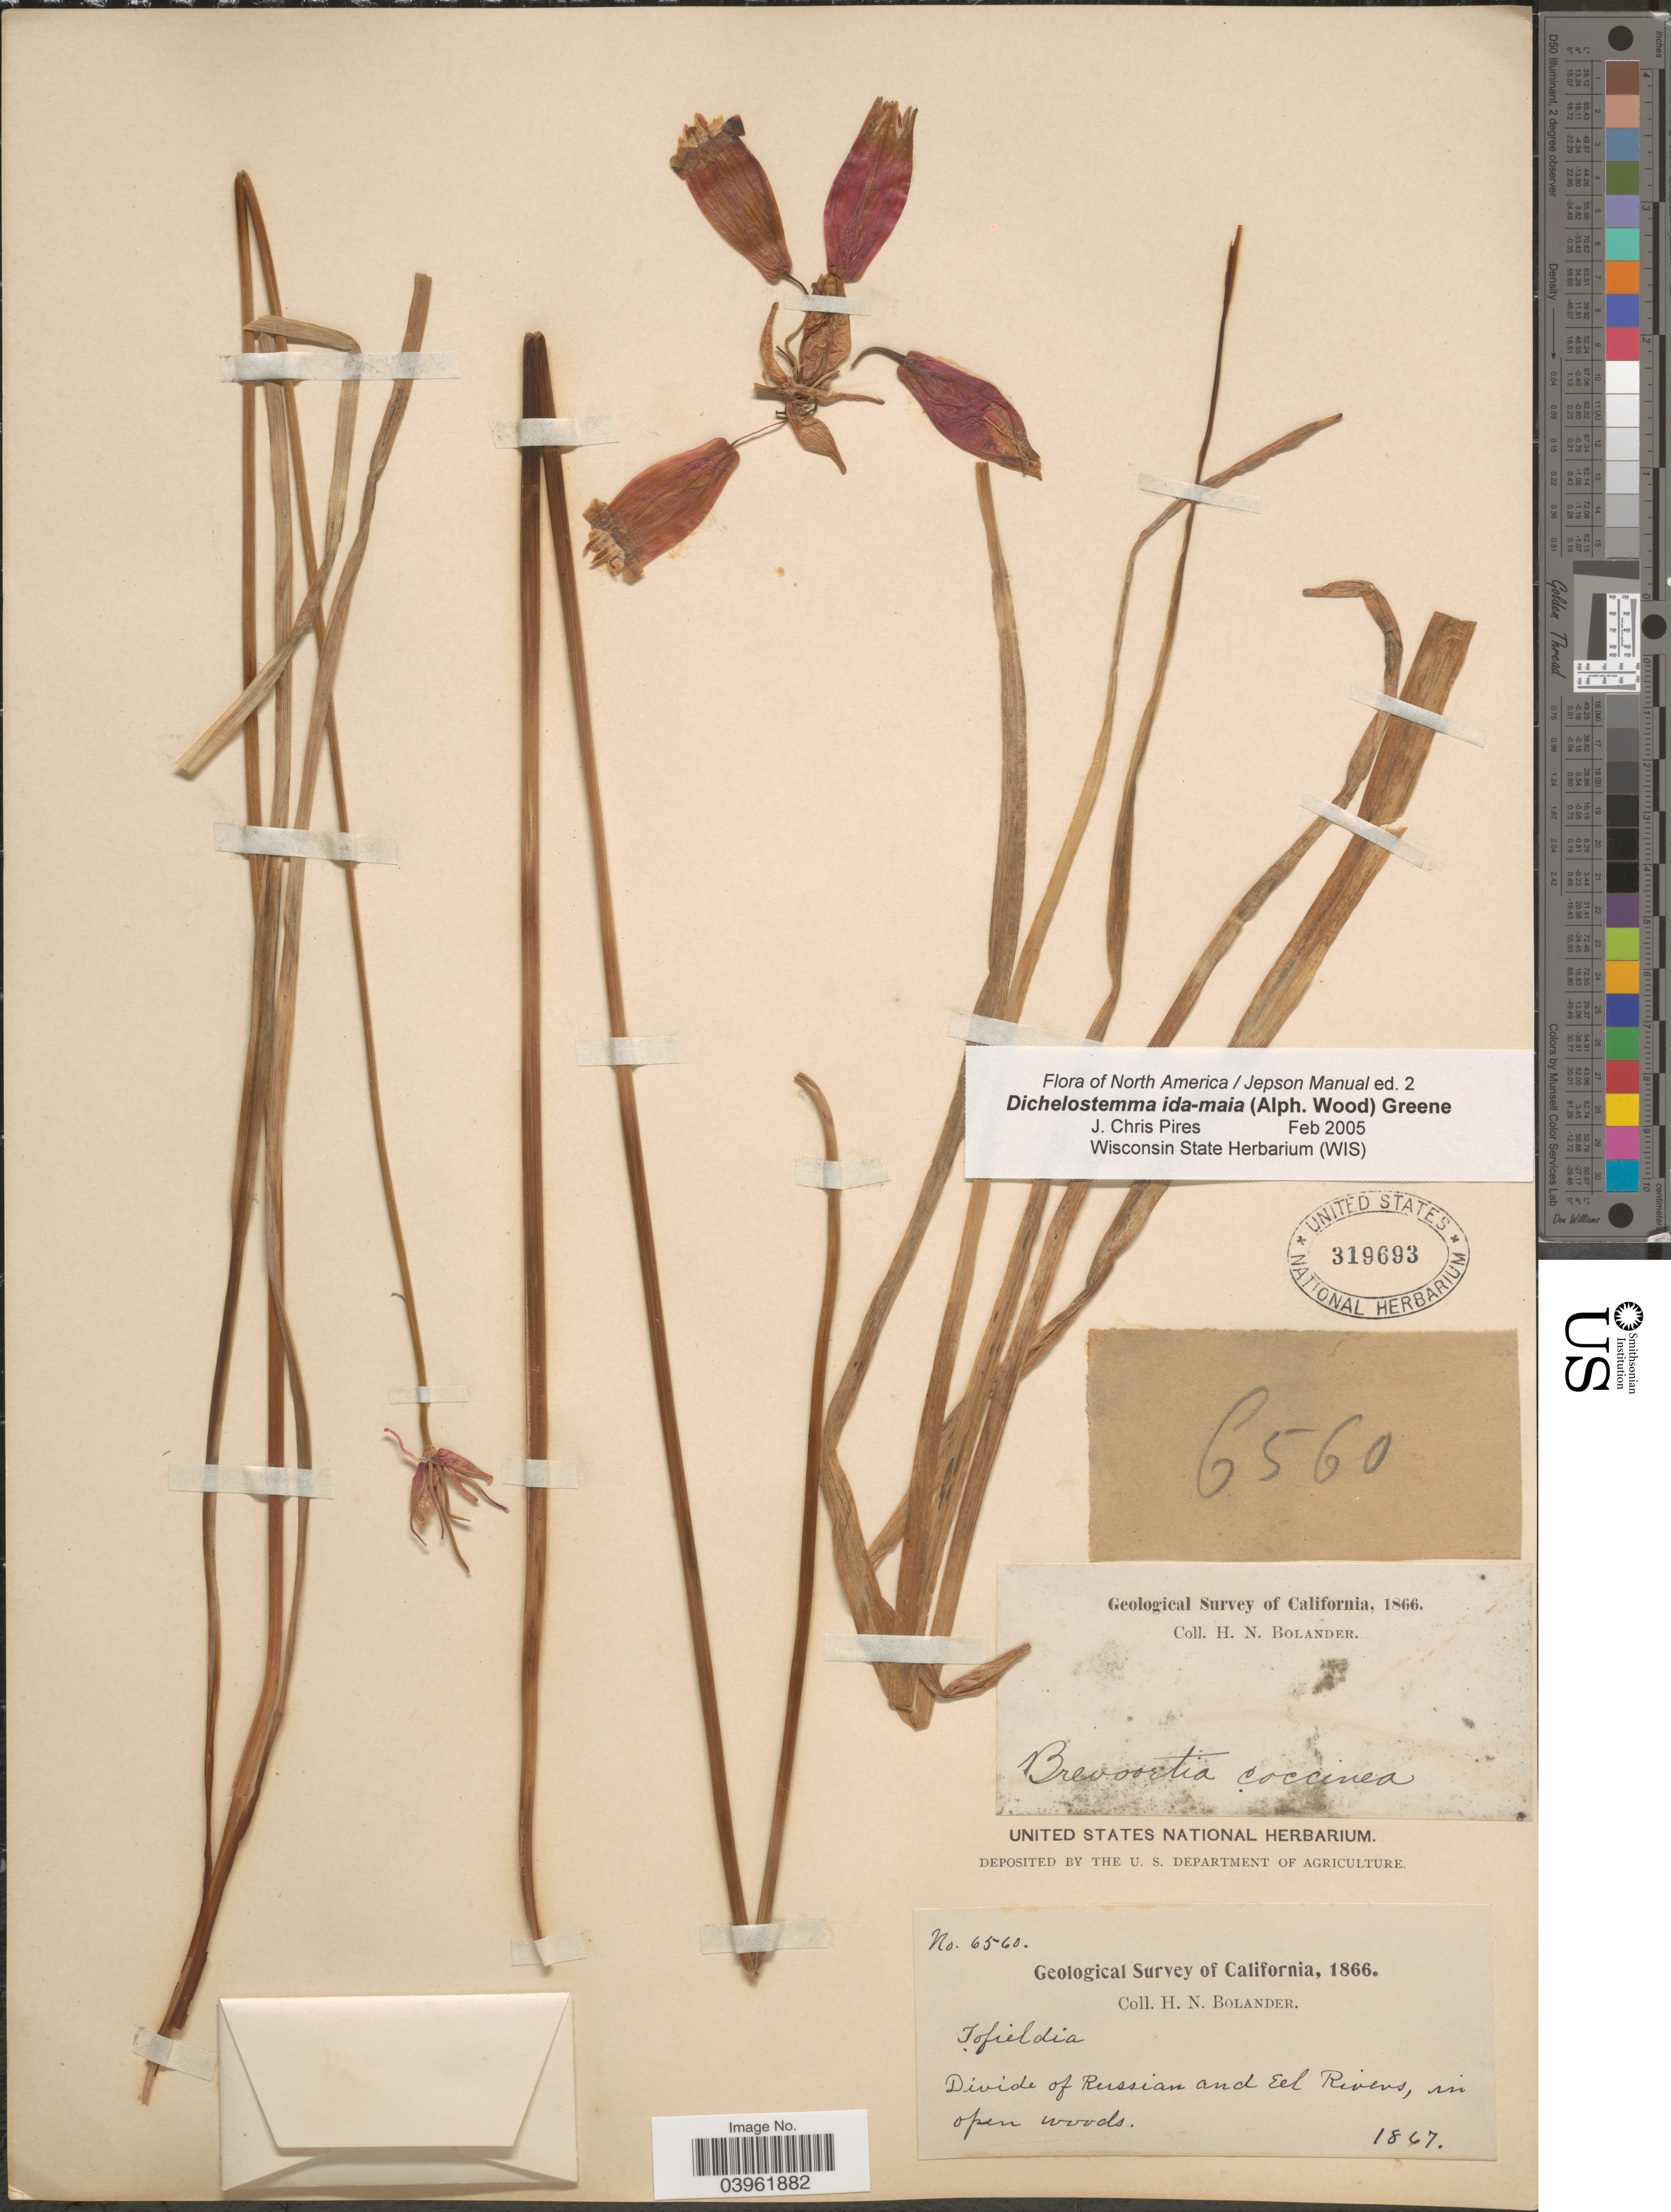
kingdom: Plantae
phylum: Tracheophyta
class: Liliopsida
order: Asparagales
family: Asparagaceae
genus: Dichelostemma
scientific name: Dichelostemma ida-maia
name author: (Alph. Wood) Greene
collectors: H. Bolander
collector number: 6560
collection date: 1866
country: United States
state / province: California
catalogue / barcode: US 319693